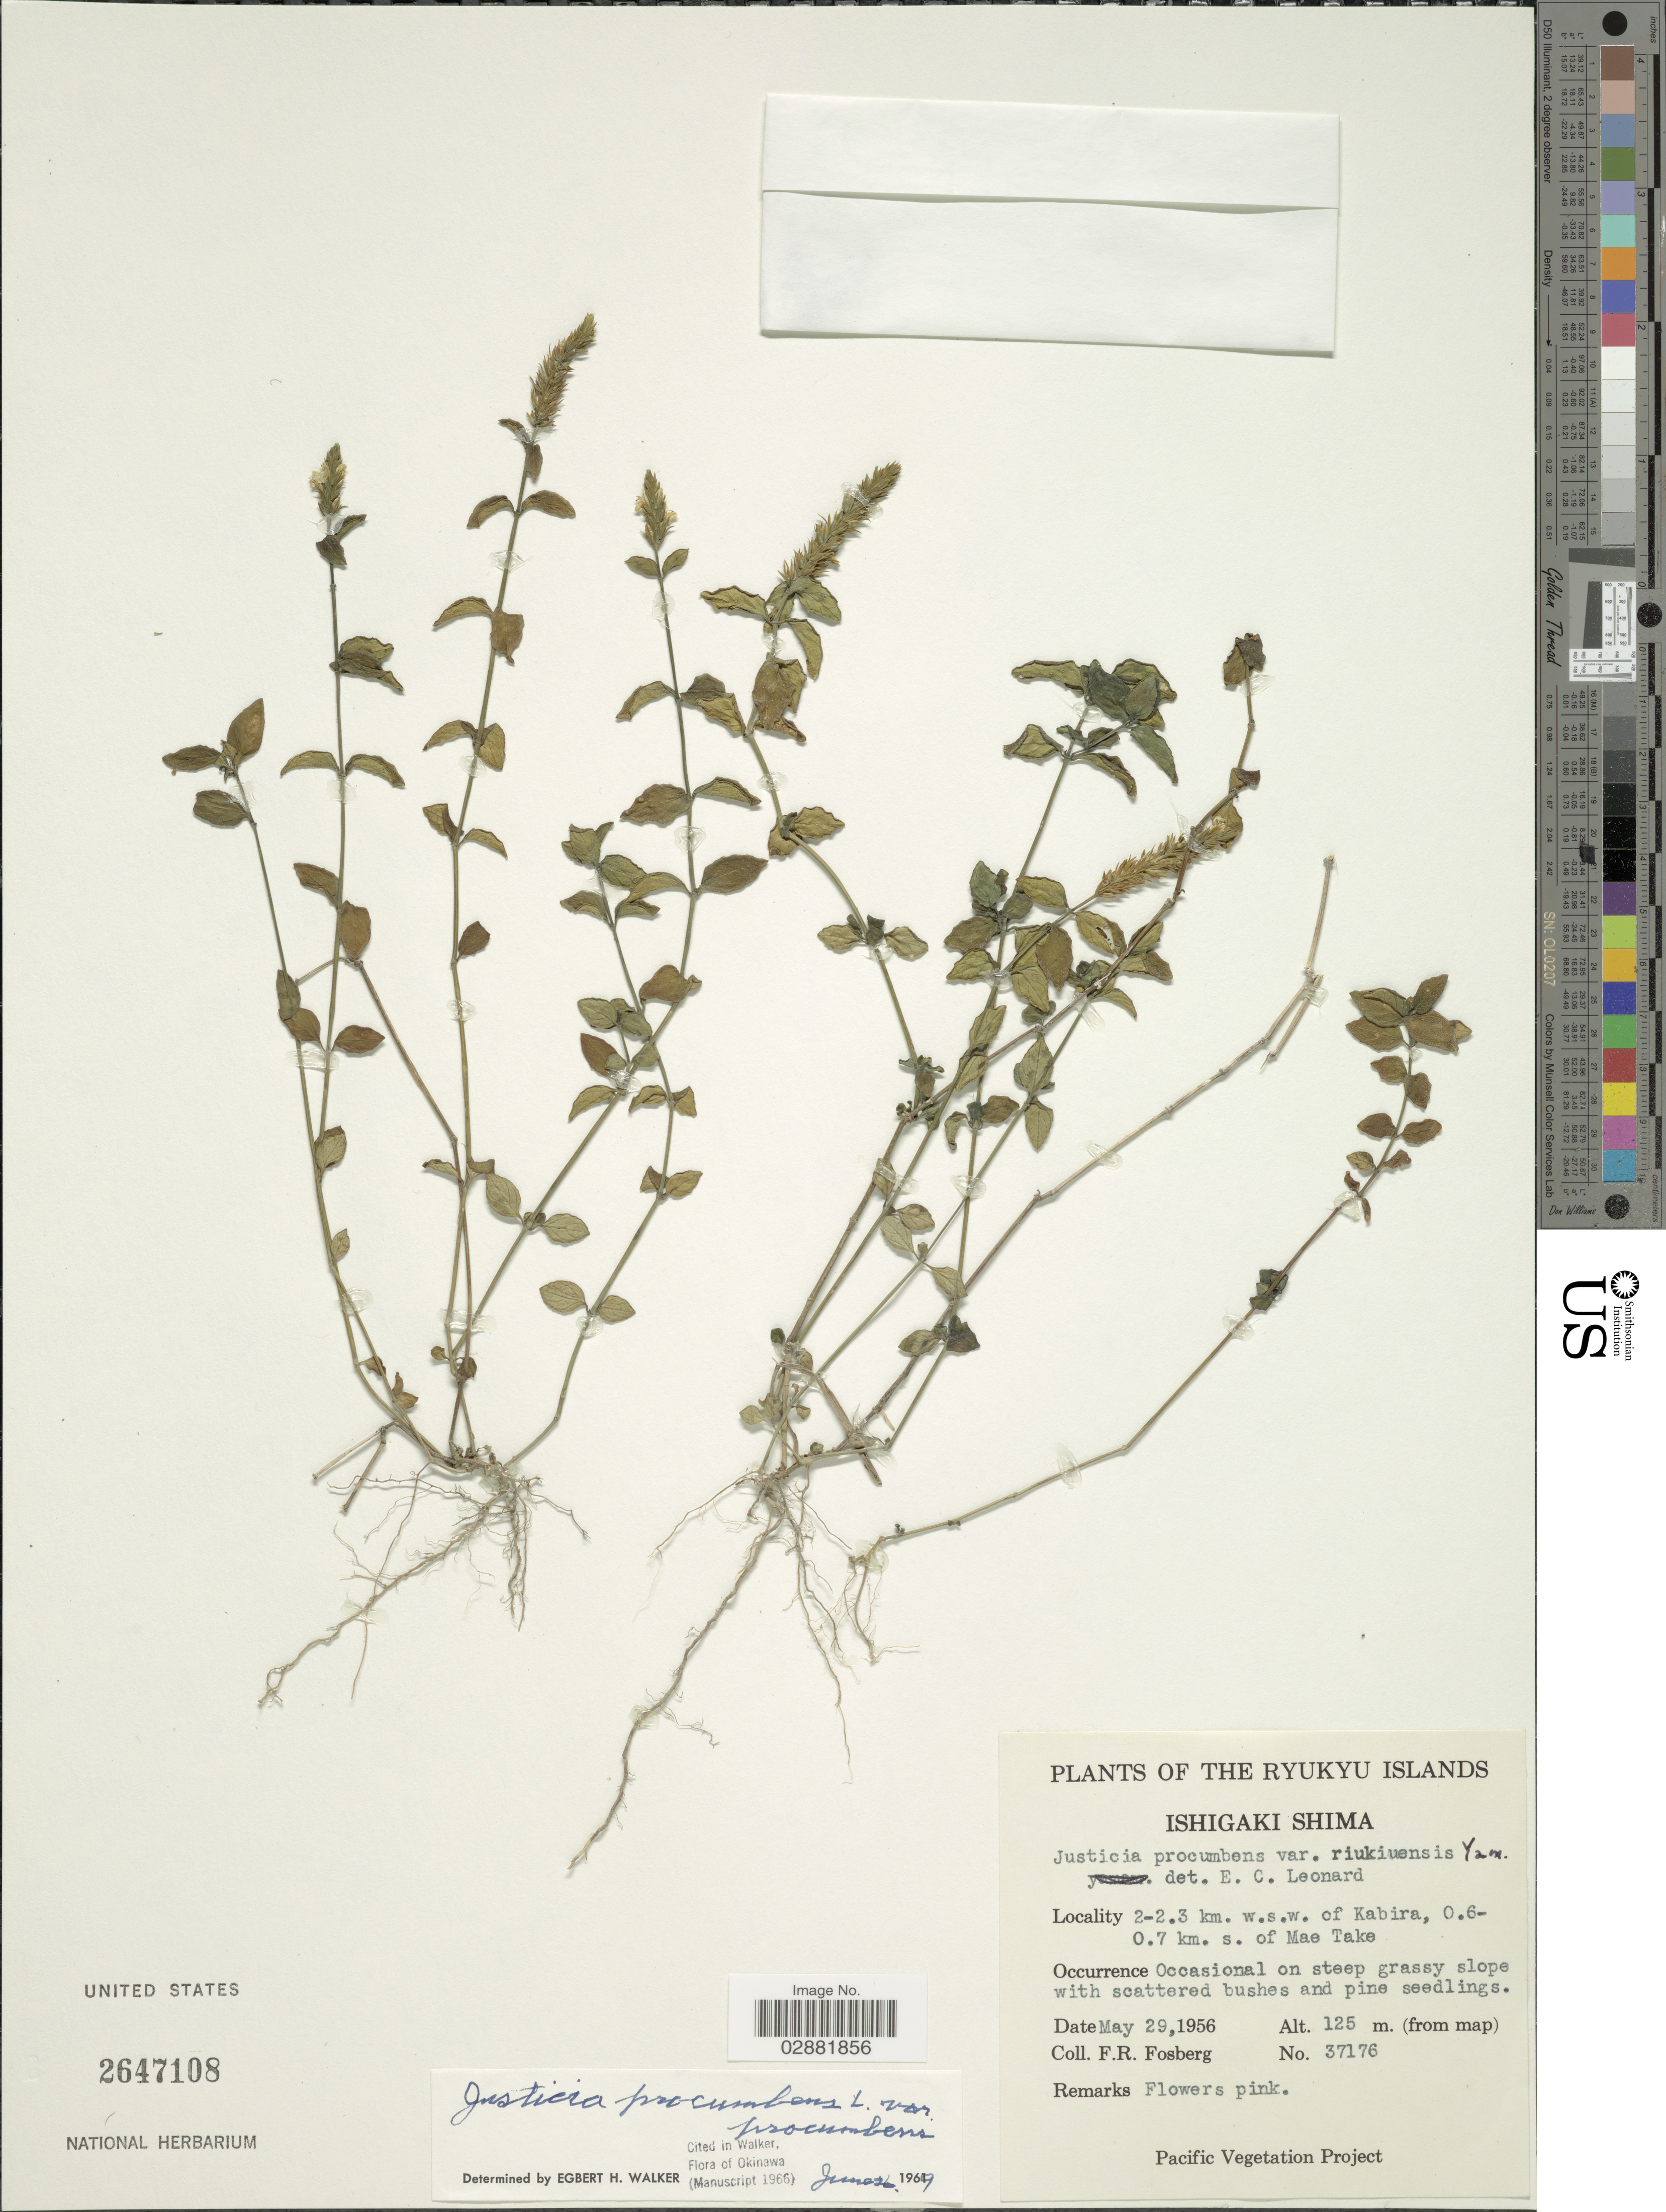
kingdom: Plantae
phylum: Tracheophyta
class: Magnoliopsida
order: Lamiales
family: Acanthaceae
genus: Justicia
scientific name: Justicia procumbens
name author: L.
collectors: F. R. Fosberg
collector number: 37176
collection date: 1956-05-29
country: Japan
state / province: Okinawa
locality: Ryukyu Islands, Ishigaki Shima, 2-2.3 km. w.s.w. of Kabira, 0.6-0.7 km. s. of Mae Take.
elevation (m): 125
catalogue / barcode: US 2647108